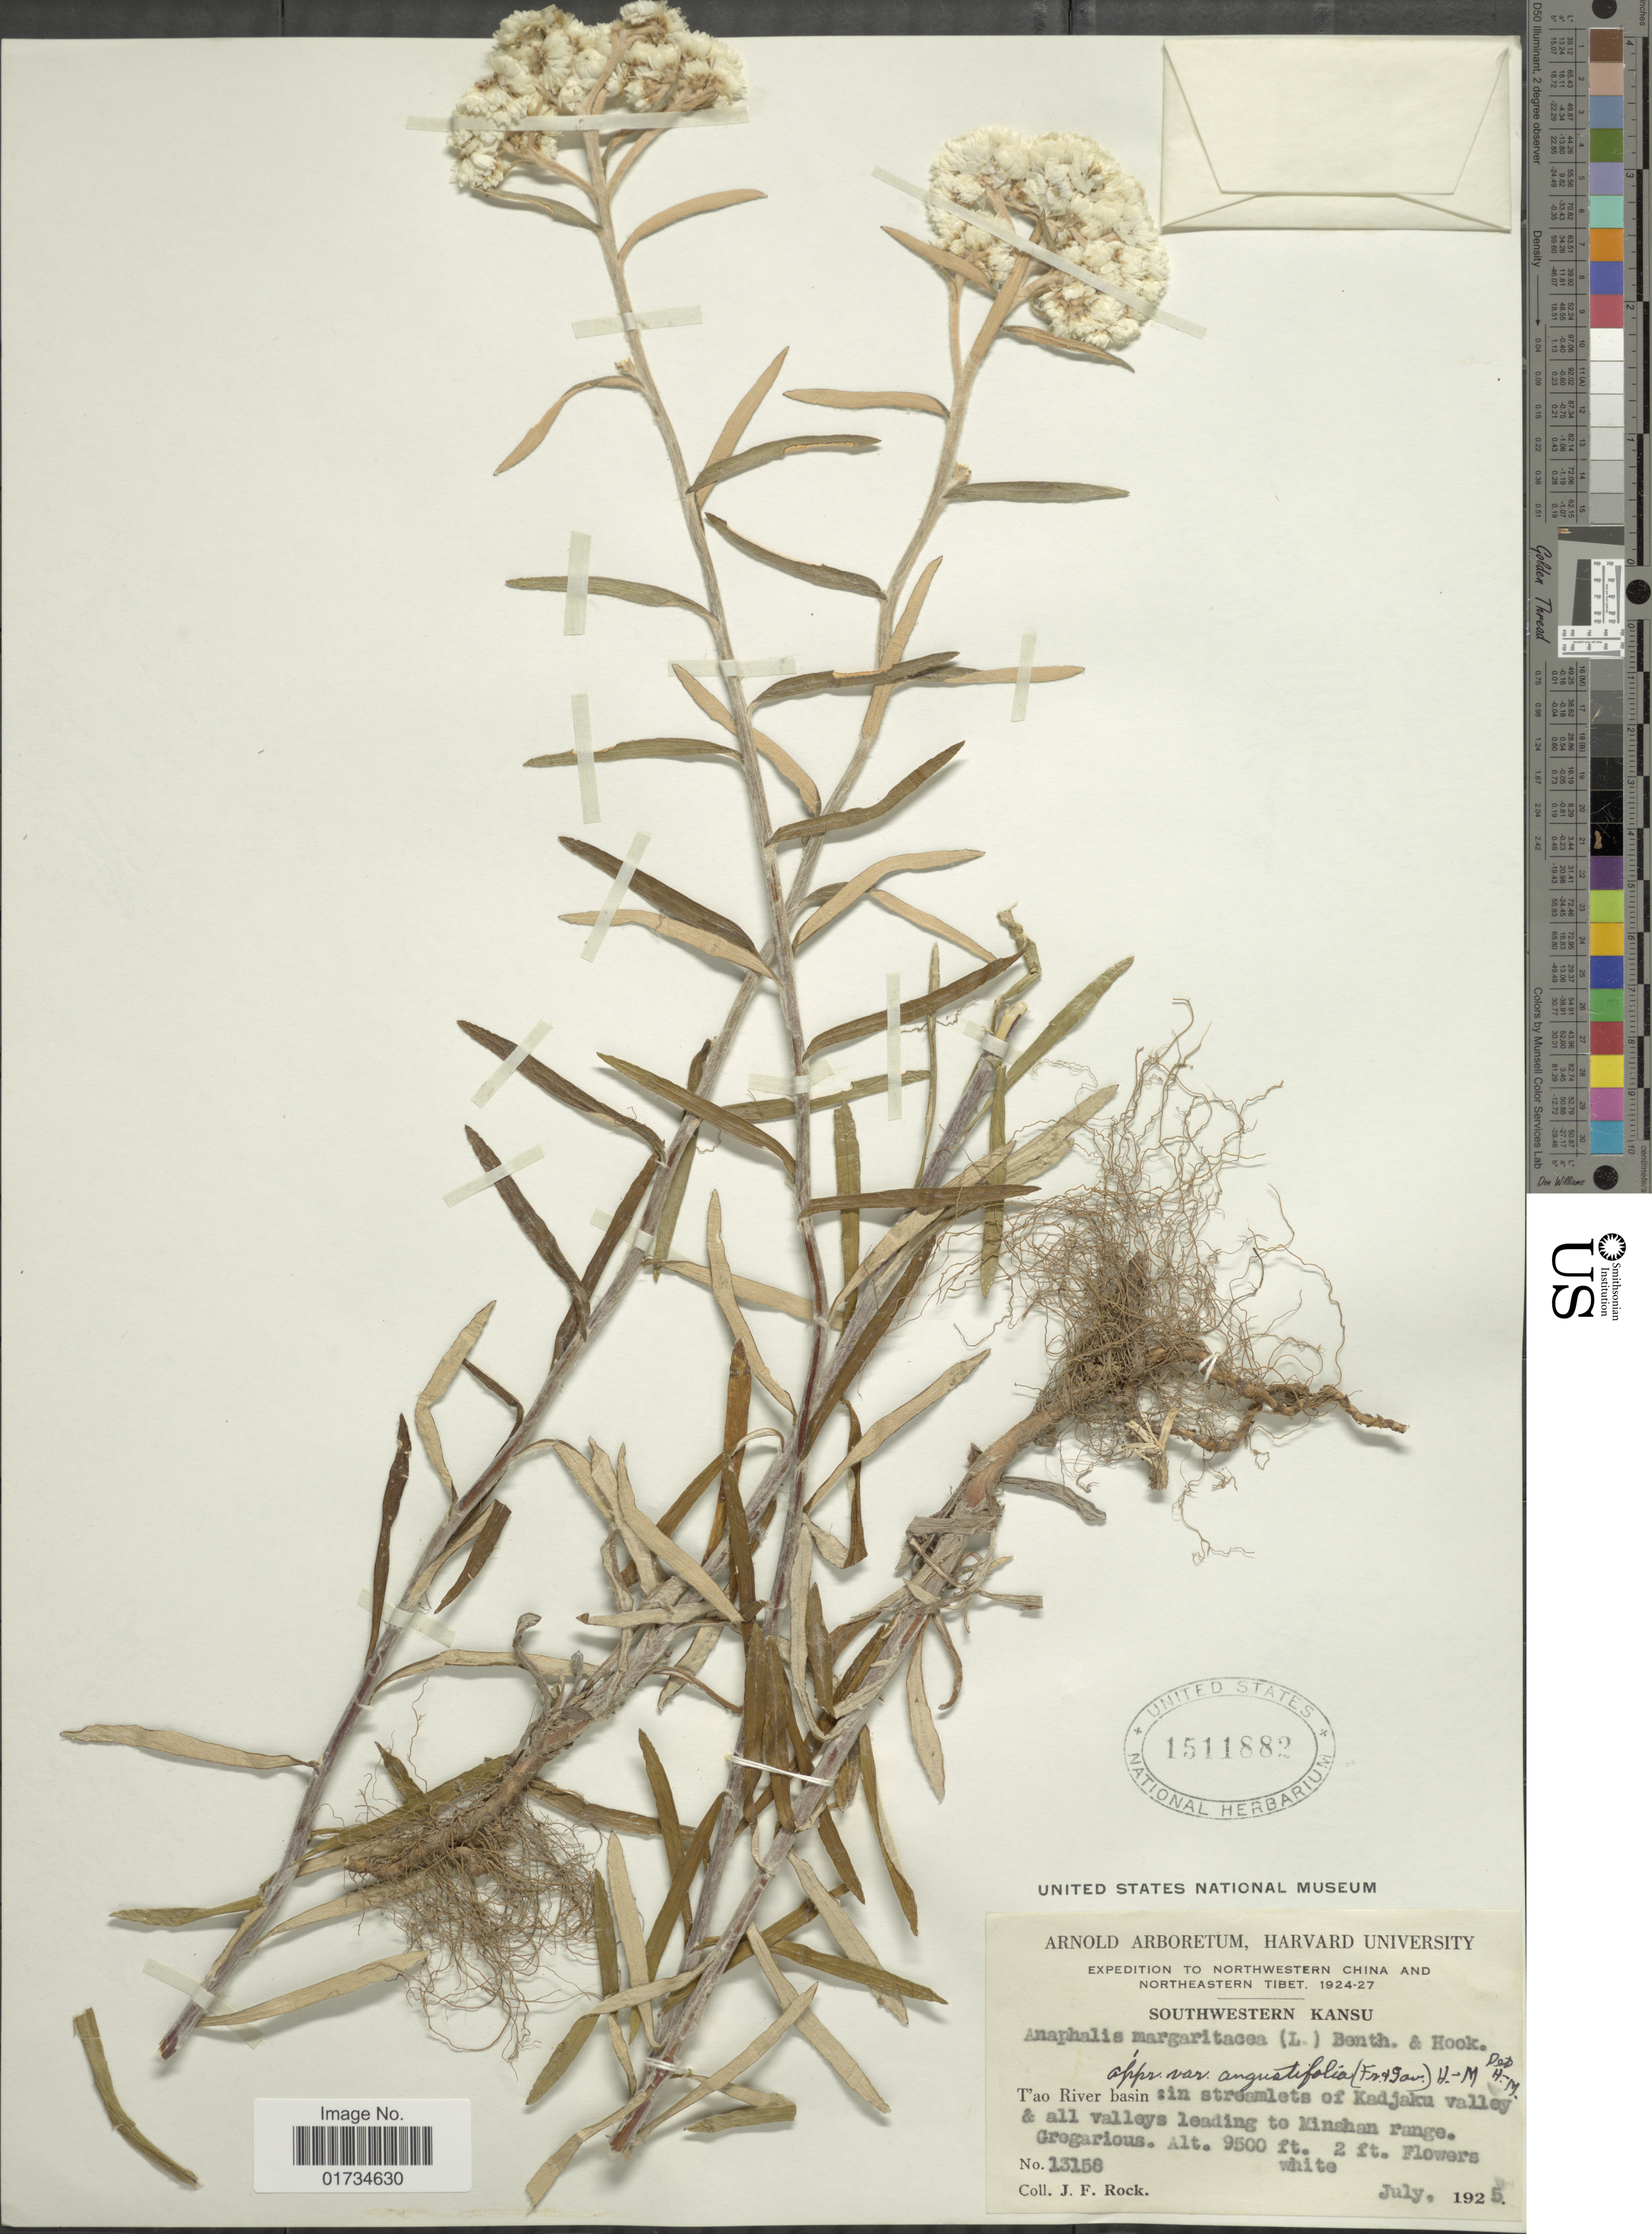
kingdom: Plantae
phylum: Tracheophyta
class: Magnoliopsida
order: Asterales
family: Asteraceae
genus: Anaphalis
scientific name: Anaphalis margaritacea var. angustifolia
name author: (Franch. & Sav.) Hayata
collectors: J. Rock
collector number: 13158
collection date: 1925-07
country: China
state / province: Gansu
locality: Southwestern kansu. T'ao River basin.: in streamlets of Kadjaku valley & all valleys leading to Minhan range.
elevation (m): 2896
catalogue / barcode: US 1511882